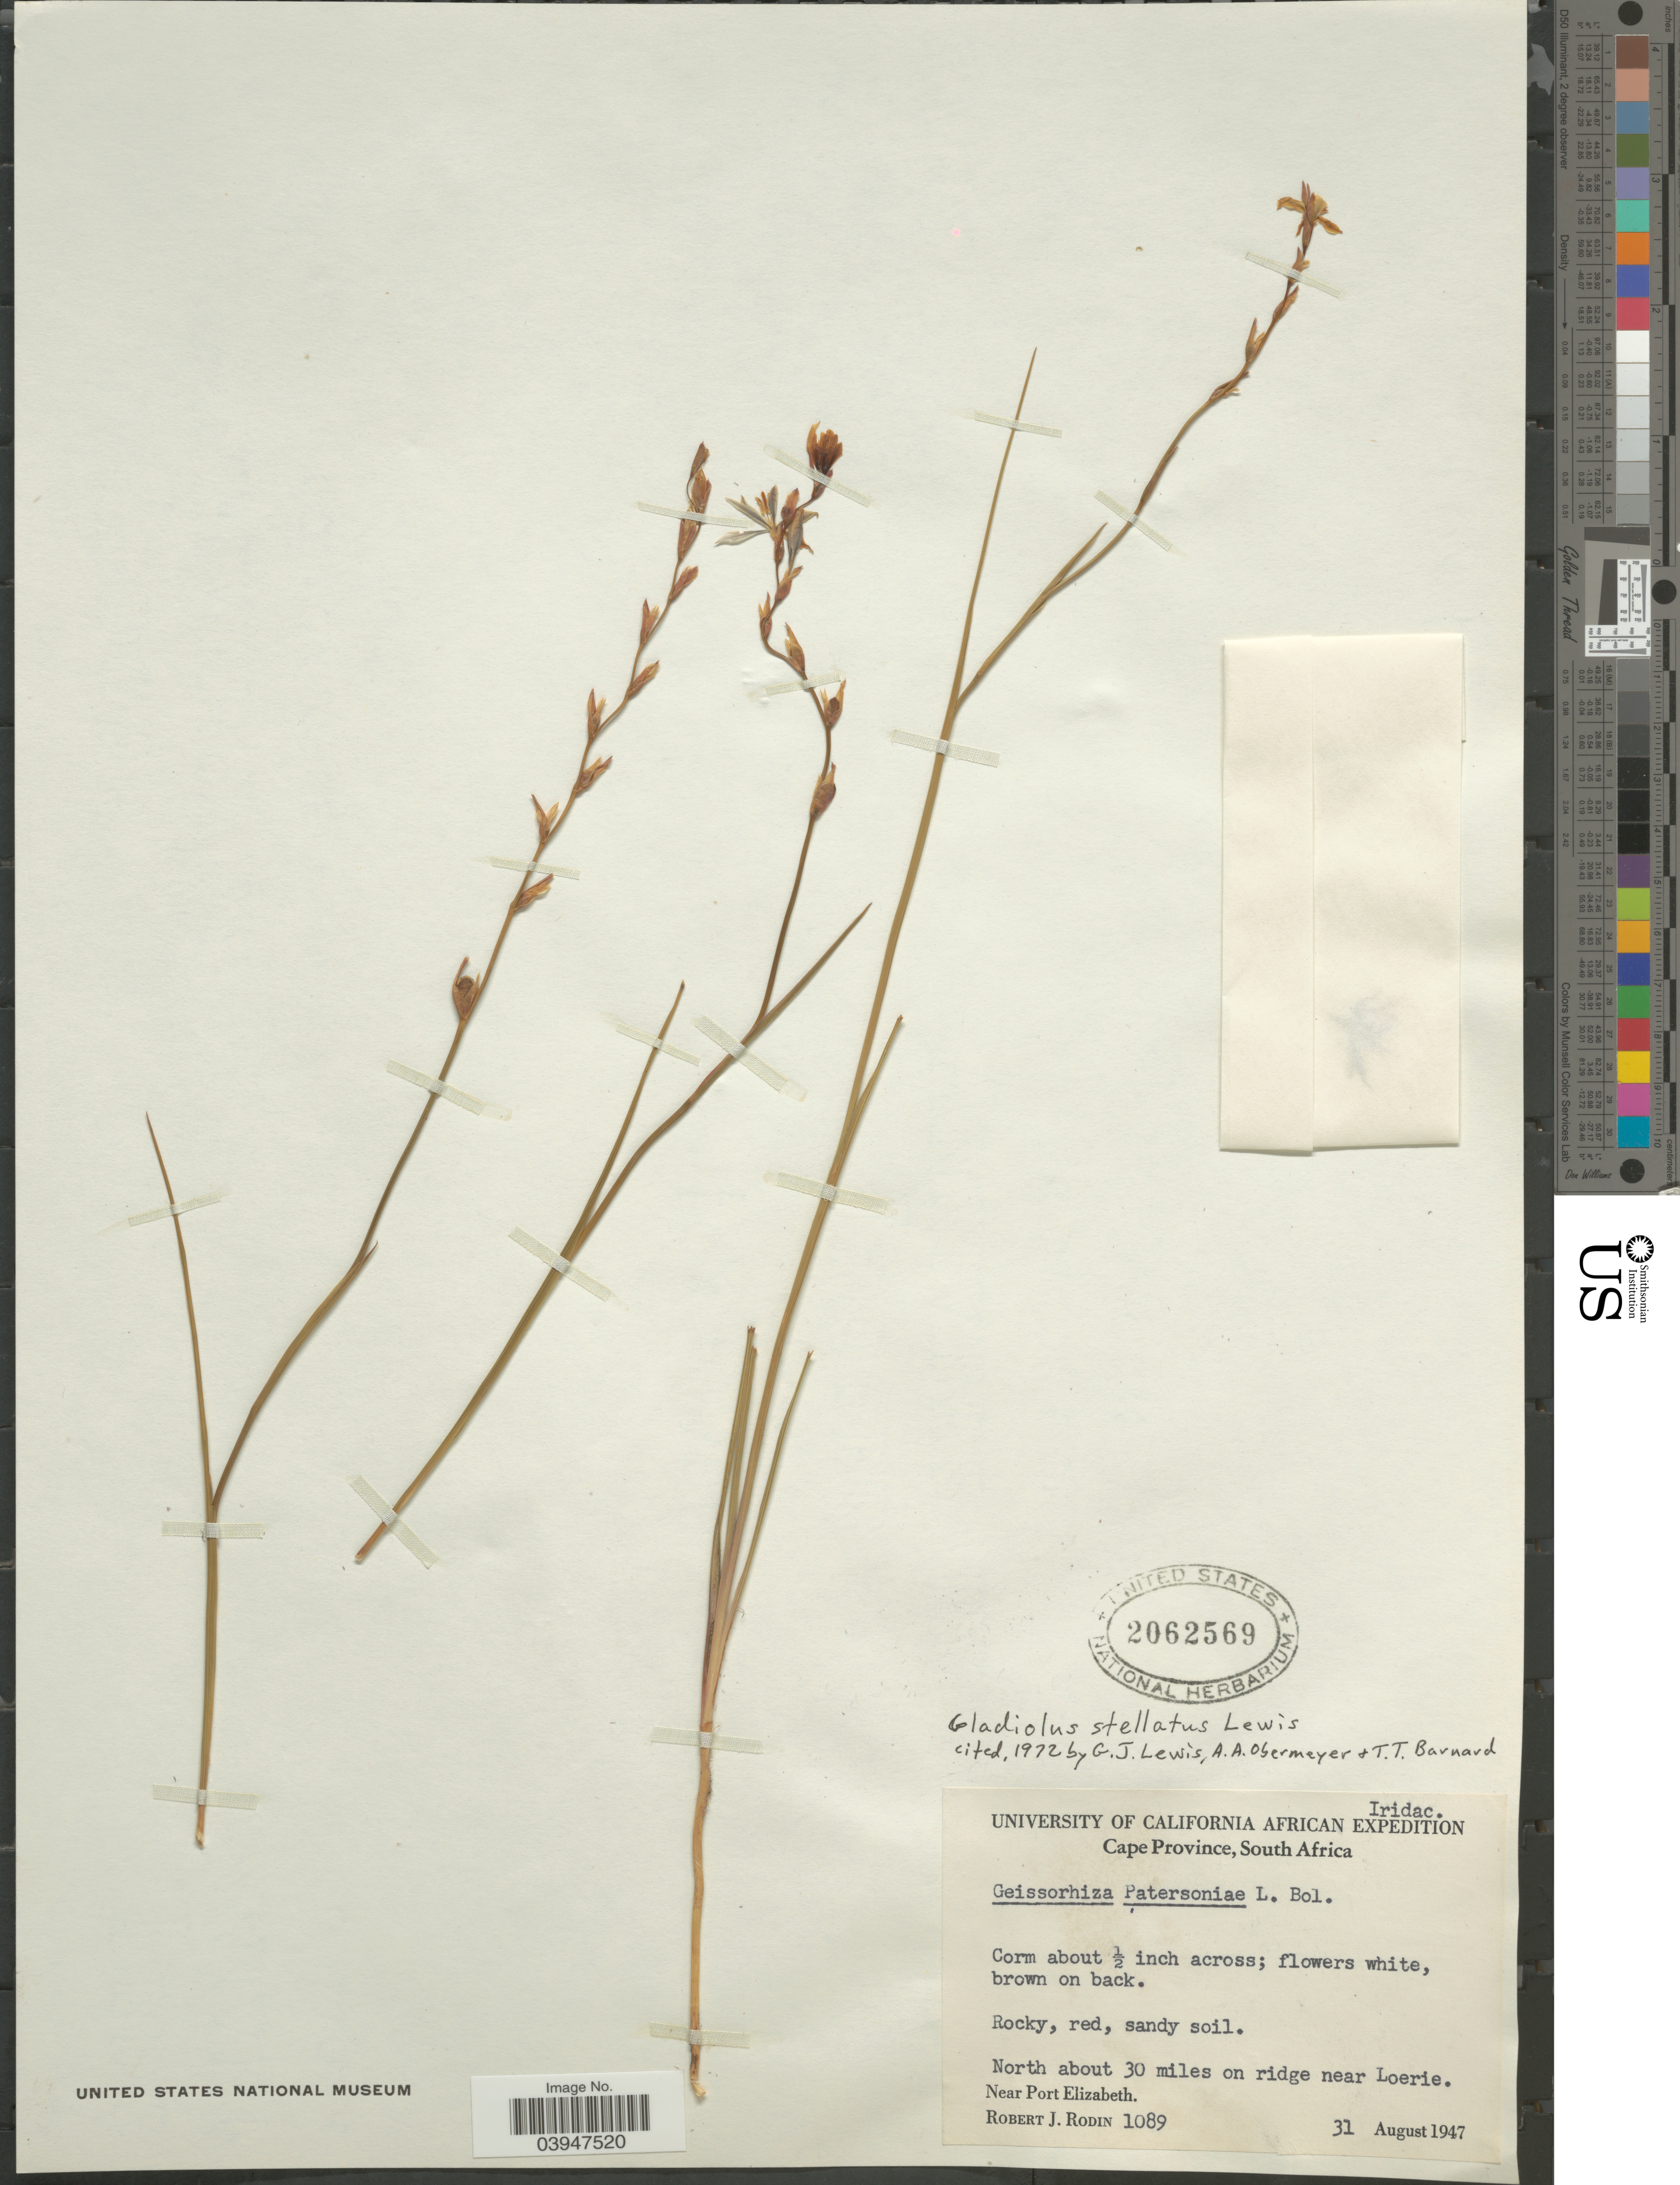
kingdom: Plantae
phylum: Tracheophyta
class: Liliopsida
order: Asparagales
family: Iridaceae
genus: Gladiolus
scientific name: Gladiolus stellatus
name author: G.J. Lewis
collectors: R. J. Rodin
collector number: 1089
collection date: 1947-08-31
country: South Africa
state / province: Eastern Cape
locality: North about 30 miles on ridge near Loerie. Near Port Elizabeth.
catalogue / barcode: US 2062569